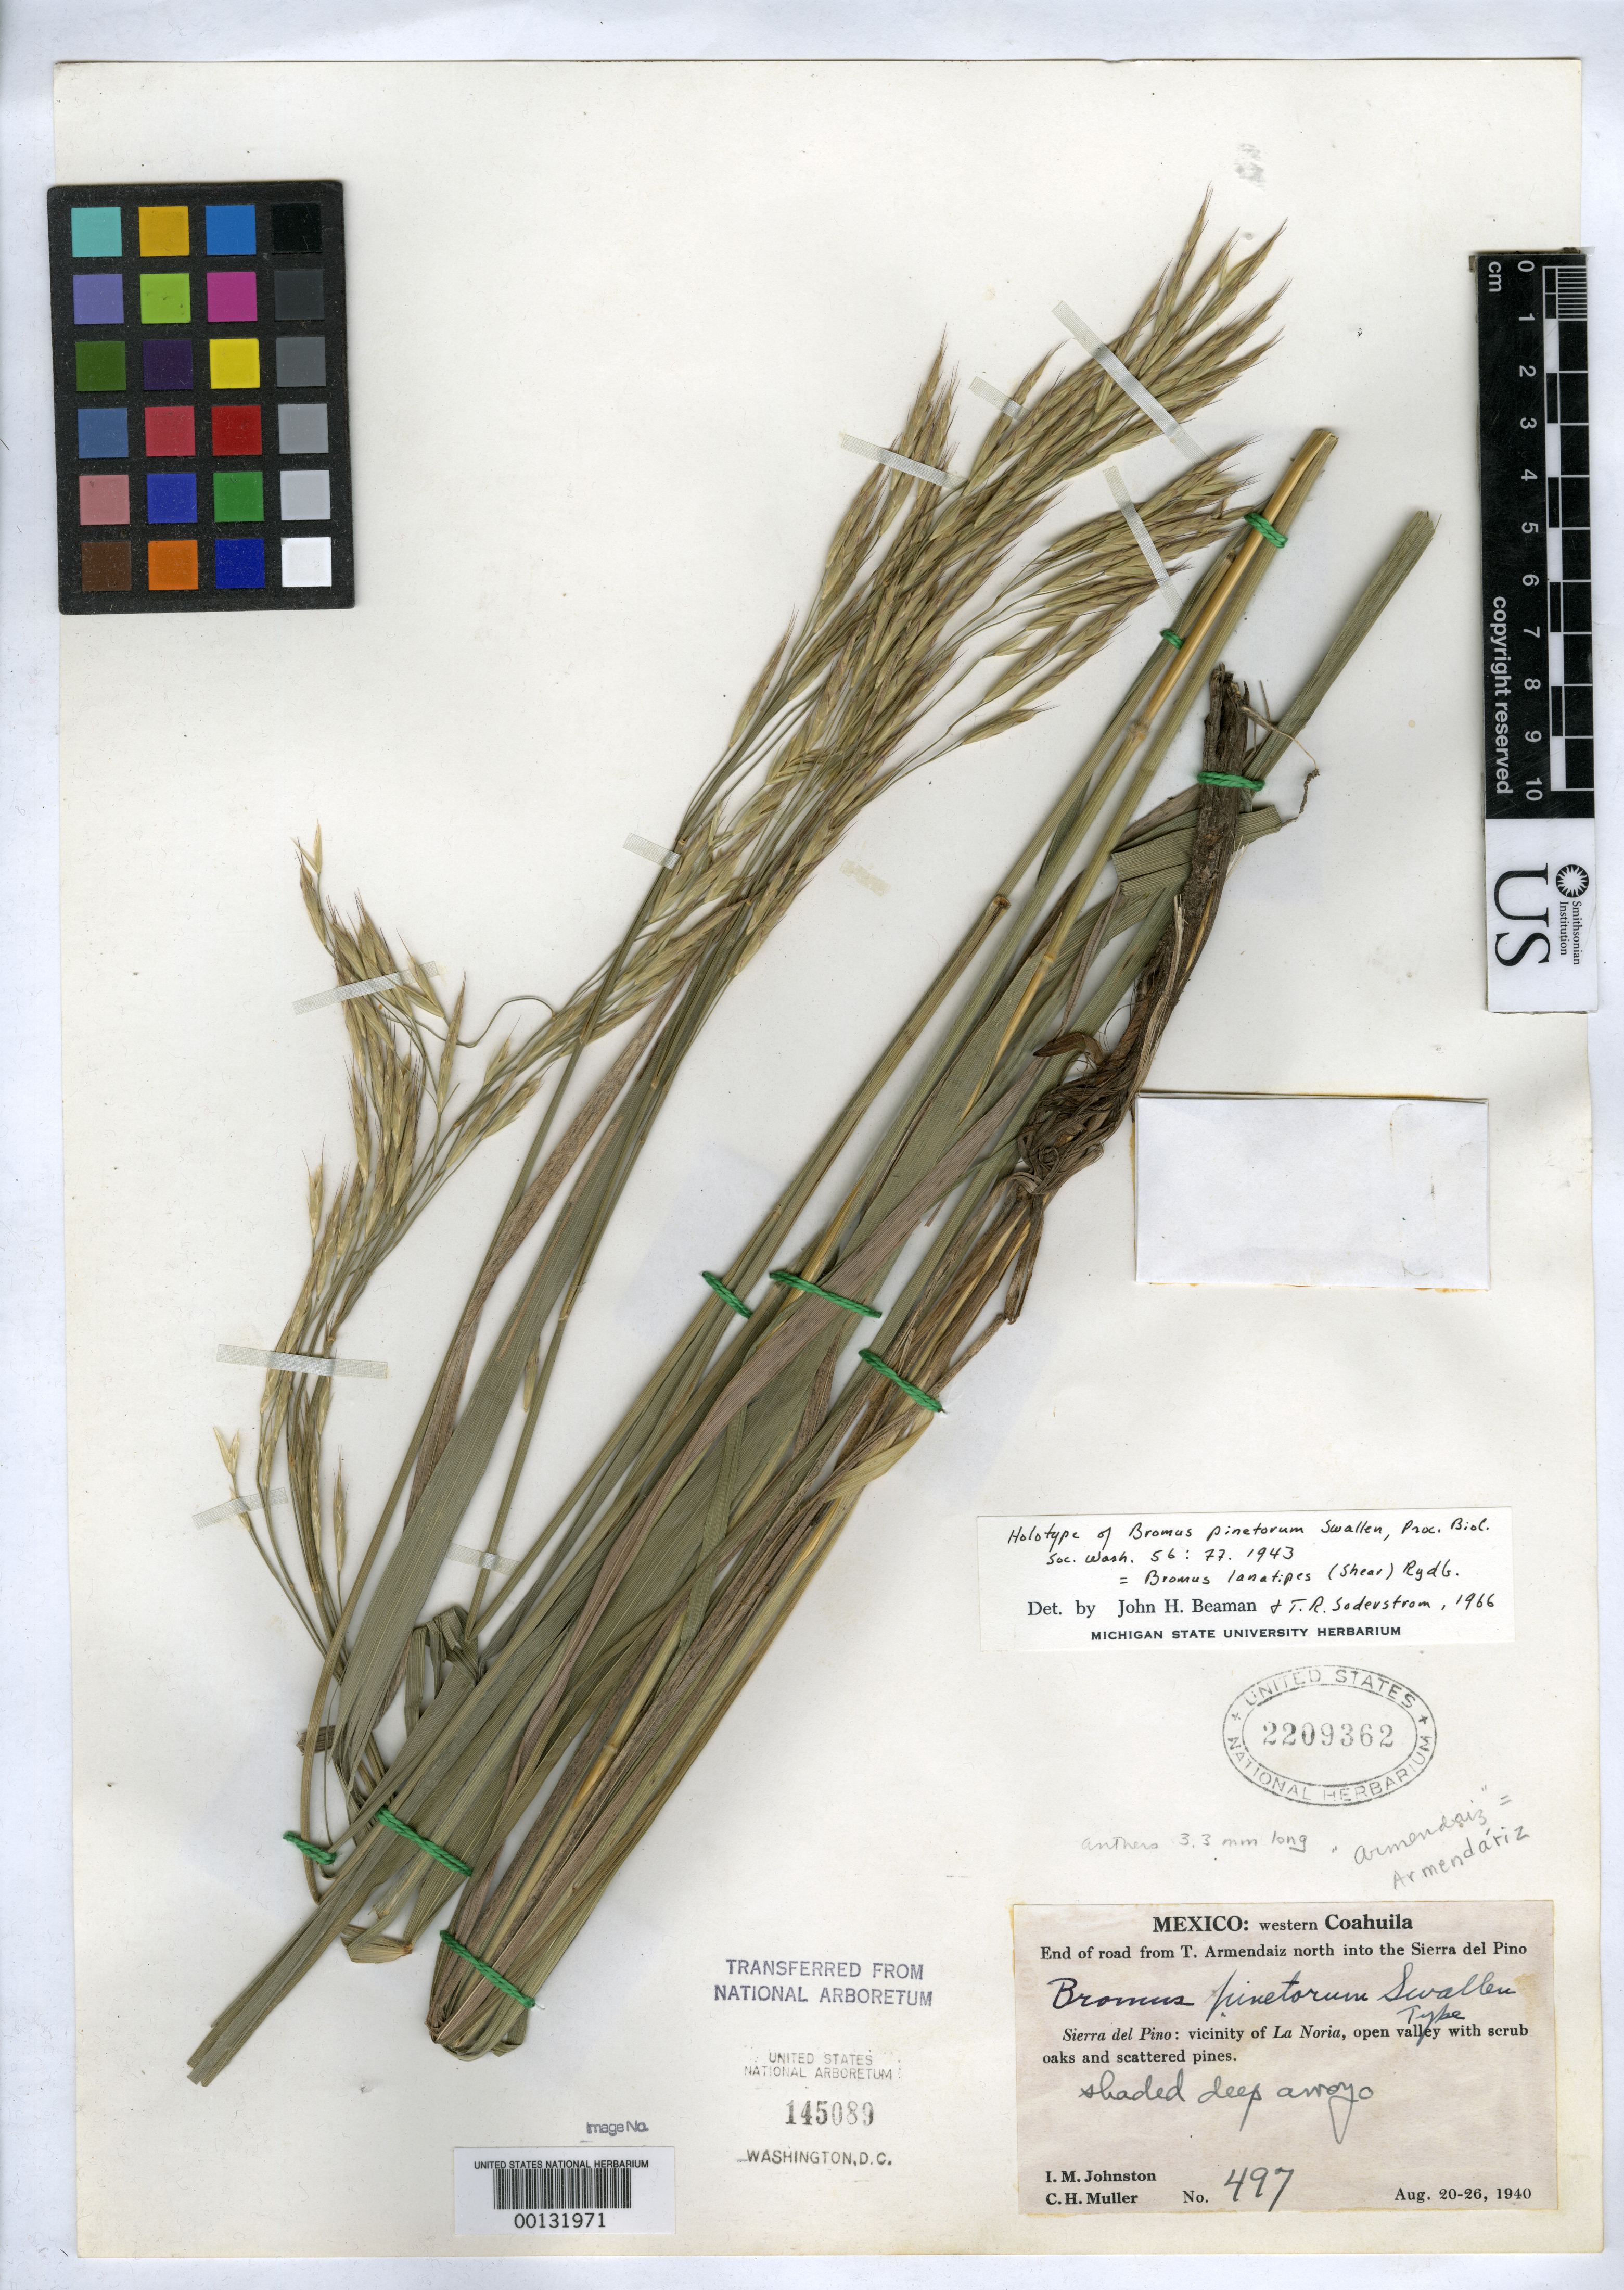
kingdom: Plantae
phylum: Tracheophyta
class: Liliopsida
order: Poales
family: Poaceae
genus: Bromus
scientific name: Bromus pinetorum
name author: Swallen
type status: Holotype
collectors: I.M. Johnston & C. H. Muller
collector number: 497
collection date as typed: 20 Aug 1940 to 26 Aug 1940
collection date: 1940-08-20/1940-08-26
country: Mexico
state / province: Coahuila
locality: Sierra del Pino, vicinity of La Noria.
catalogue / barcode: US 2209362